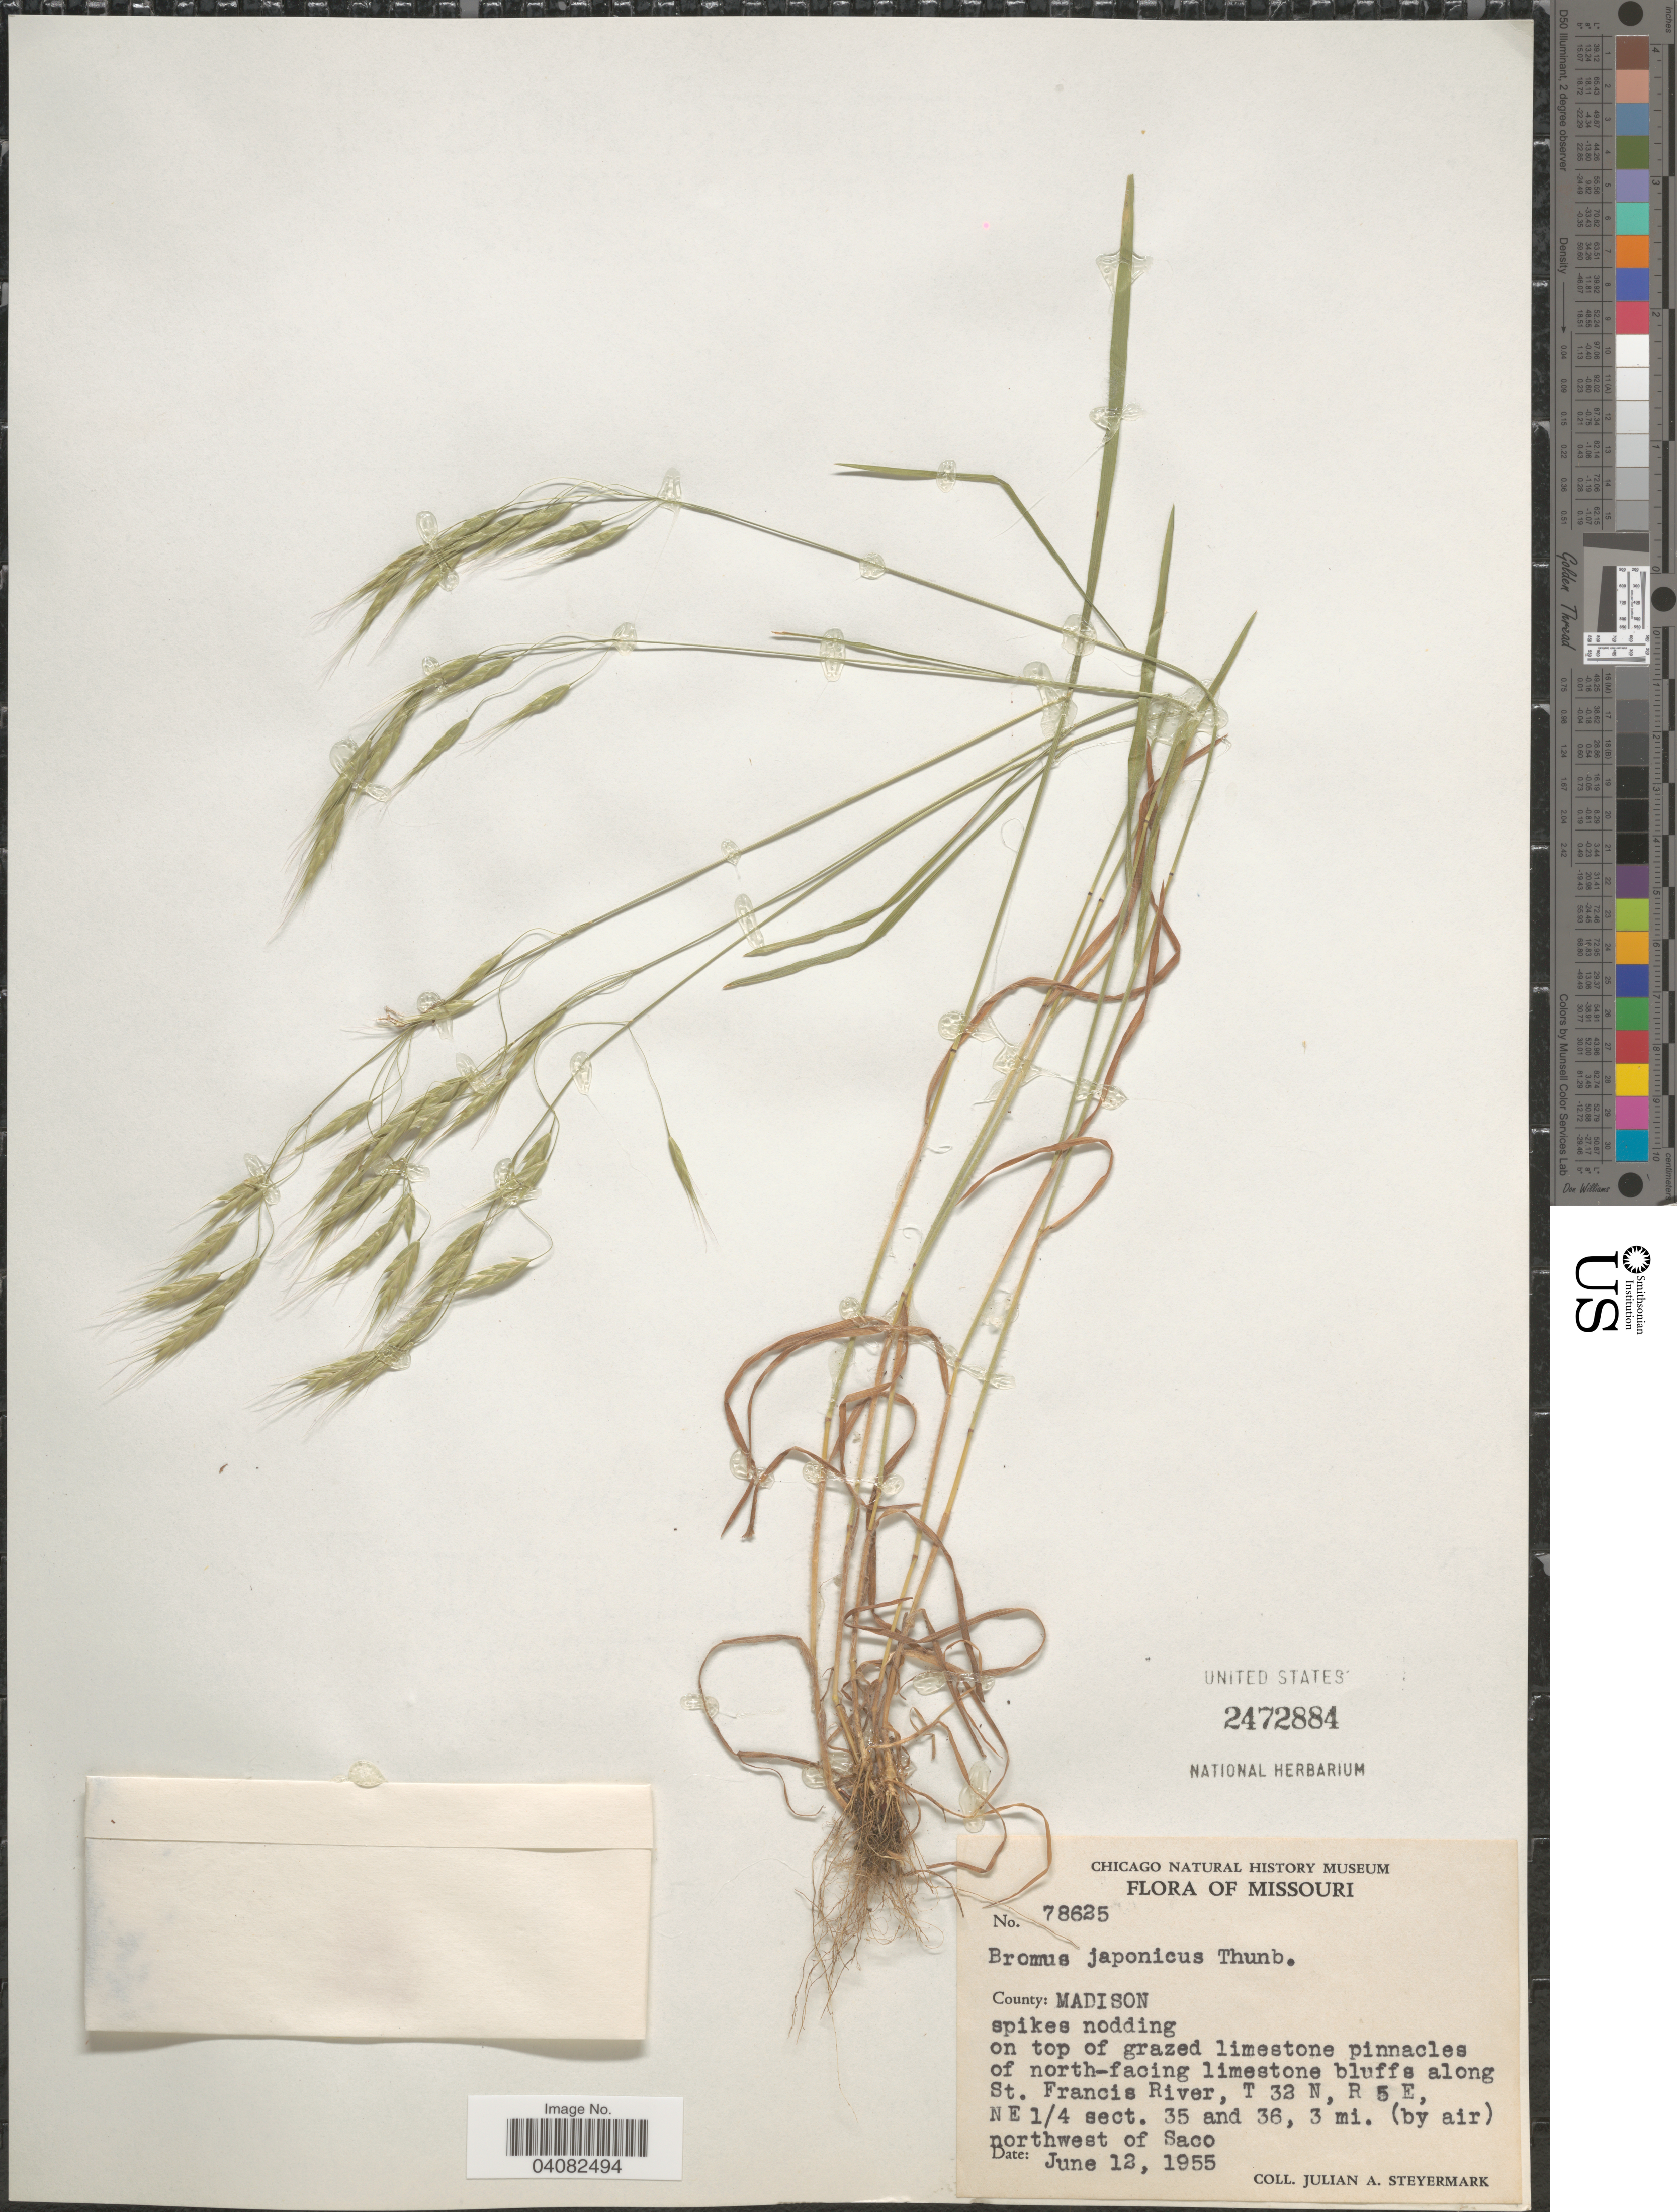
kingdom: Plantae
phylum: Tracheophyta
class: Liliopsida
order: Poales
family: Poaceae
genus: Bromus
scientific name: Bromus intermedius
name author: Gussone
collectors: J. Steyermark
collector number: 78625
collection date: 1955-06-12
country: United States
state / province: Missouri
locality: County: Madison. On top of grazed limestone pinnacles of north-facing limestone bluffs along St. Francis River, T 32 N, R 5 E, N E ¼ sect. 35 and 36, 3 mi. (by air) northwest of Saco.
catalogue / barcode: US 2472884